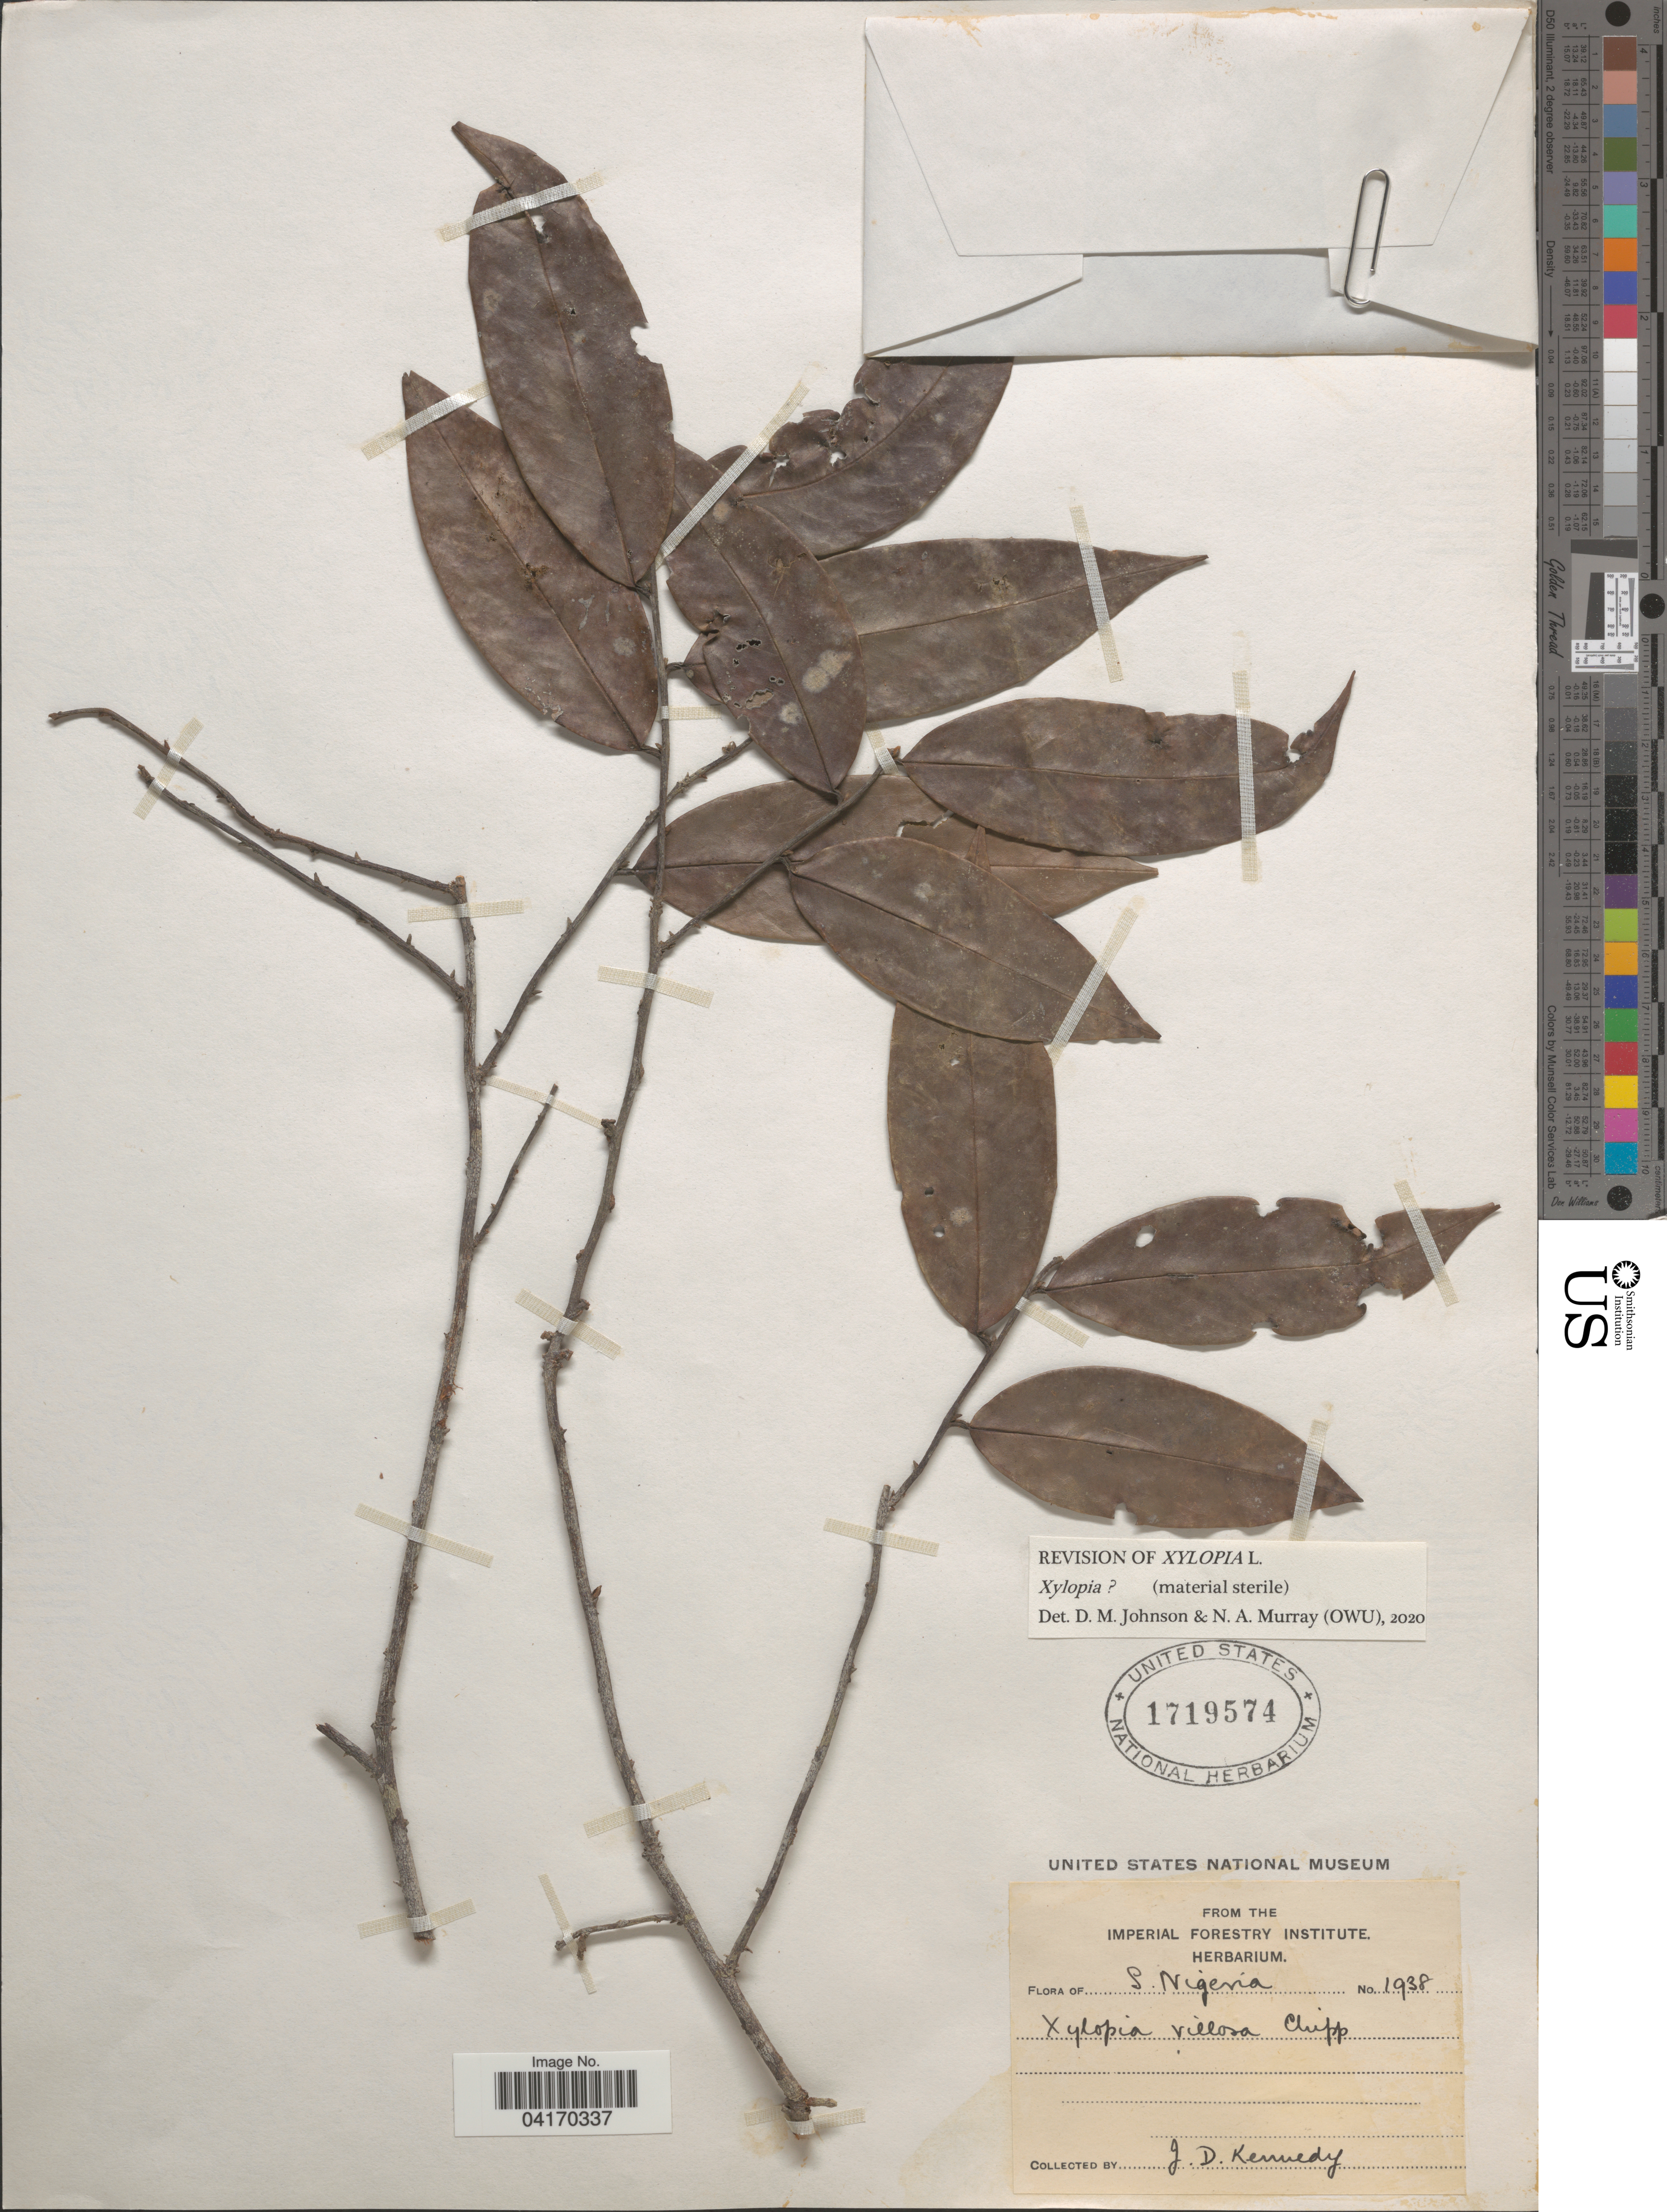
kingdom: Plantae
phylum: Tracheophyta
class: Magnoliopsida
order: Magnoliales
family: Annonaceae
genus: Xylopia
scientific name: Xylopia sp.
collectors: J. D. Kennedy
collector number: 1938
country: Nigeria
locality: S. Nigeria.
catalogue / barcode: US 1719574